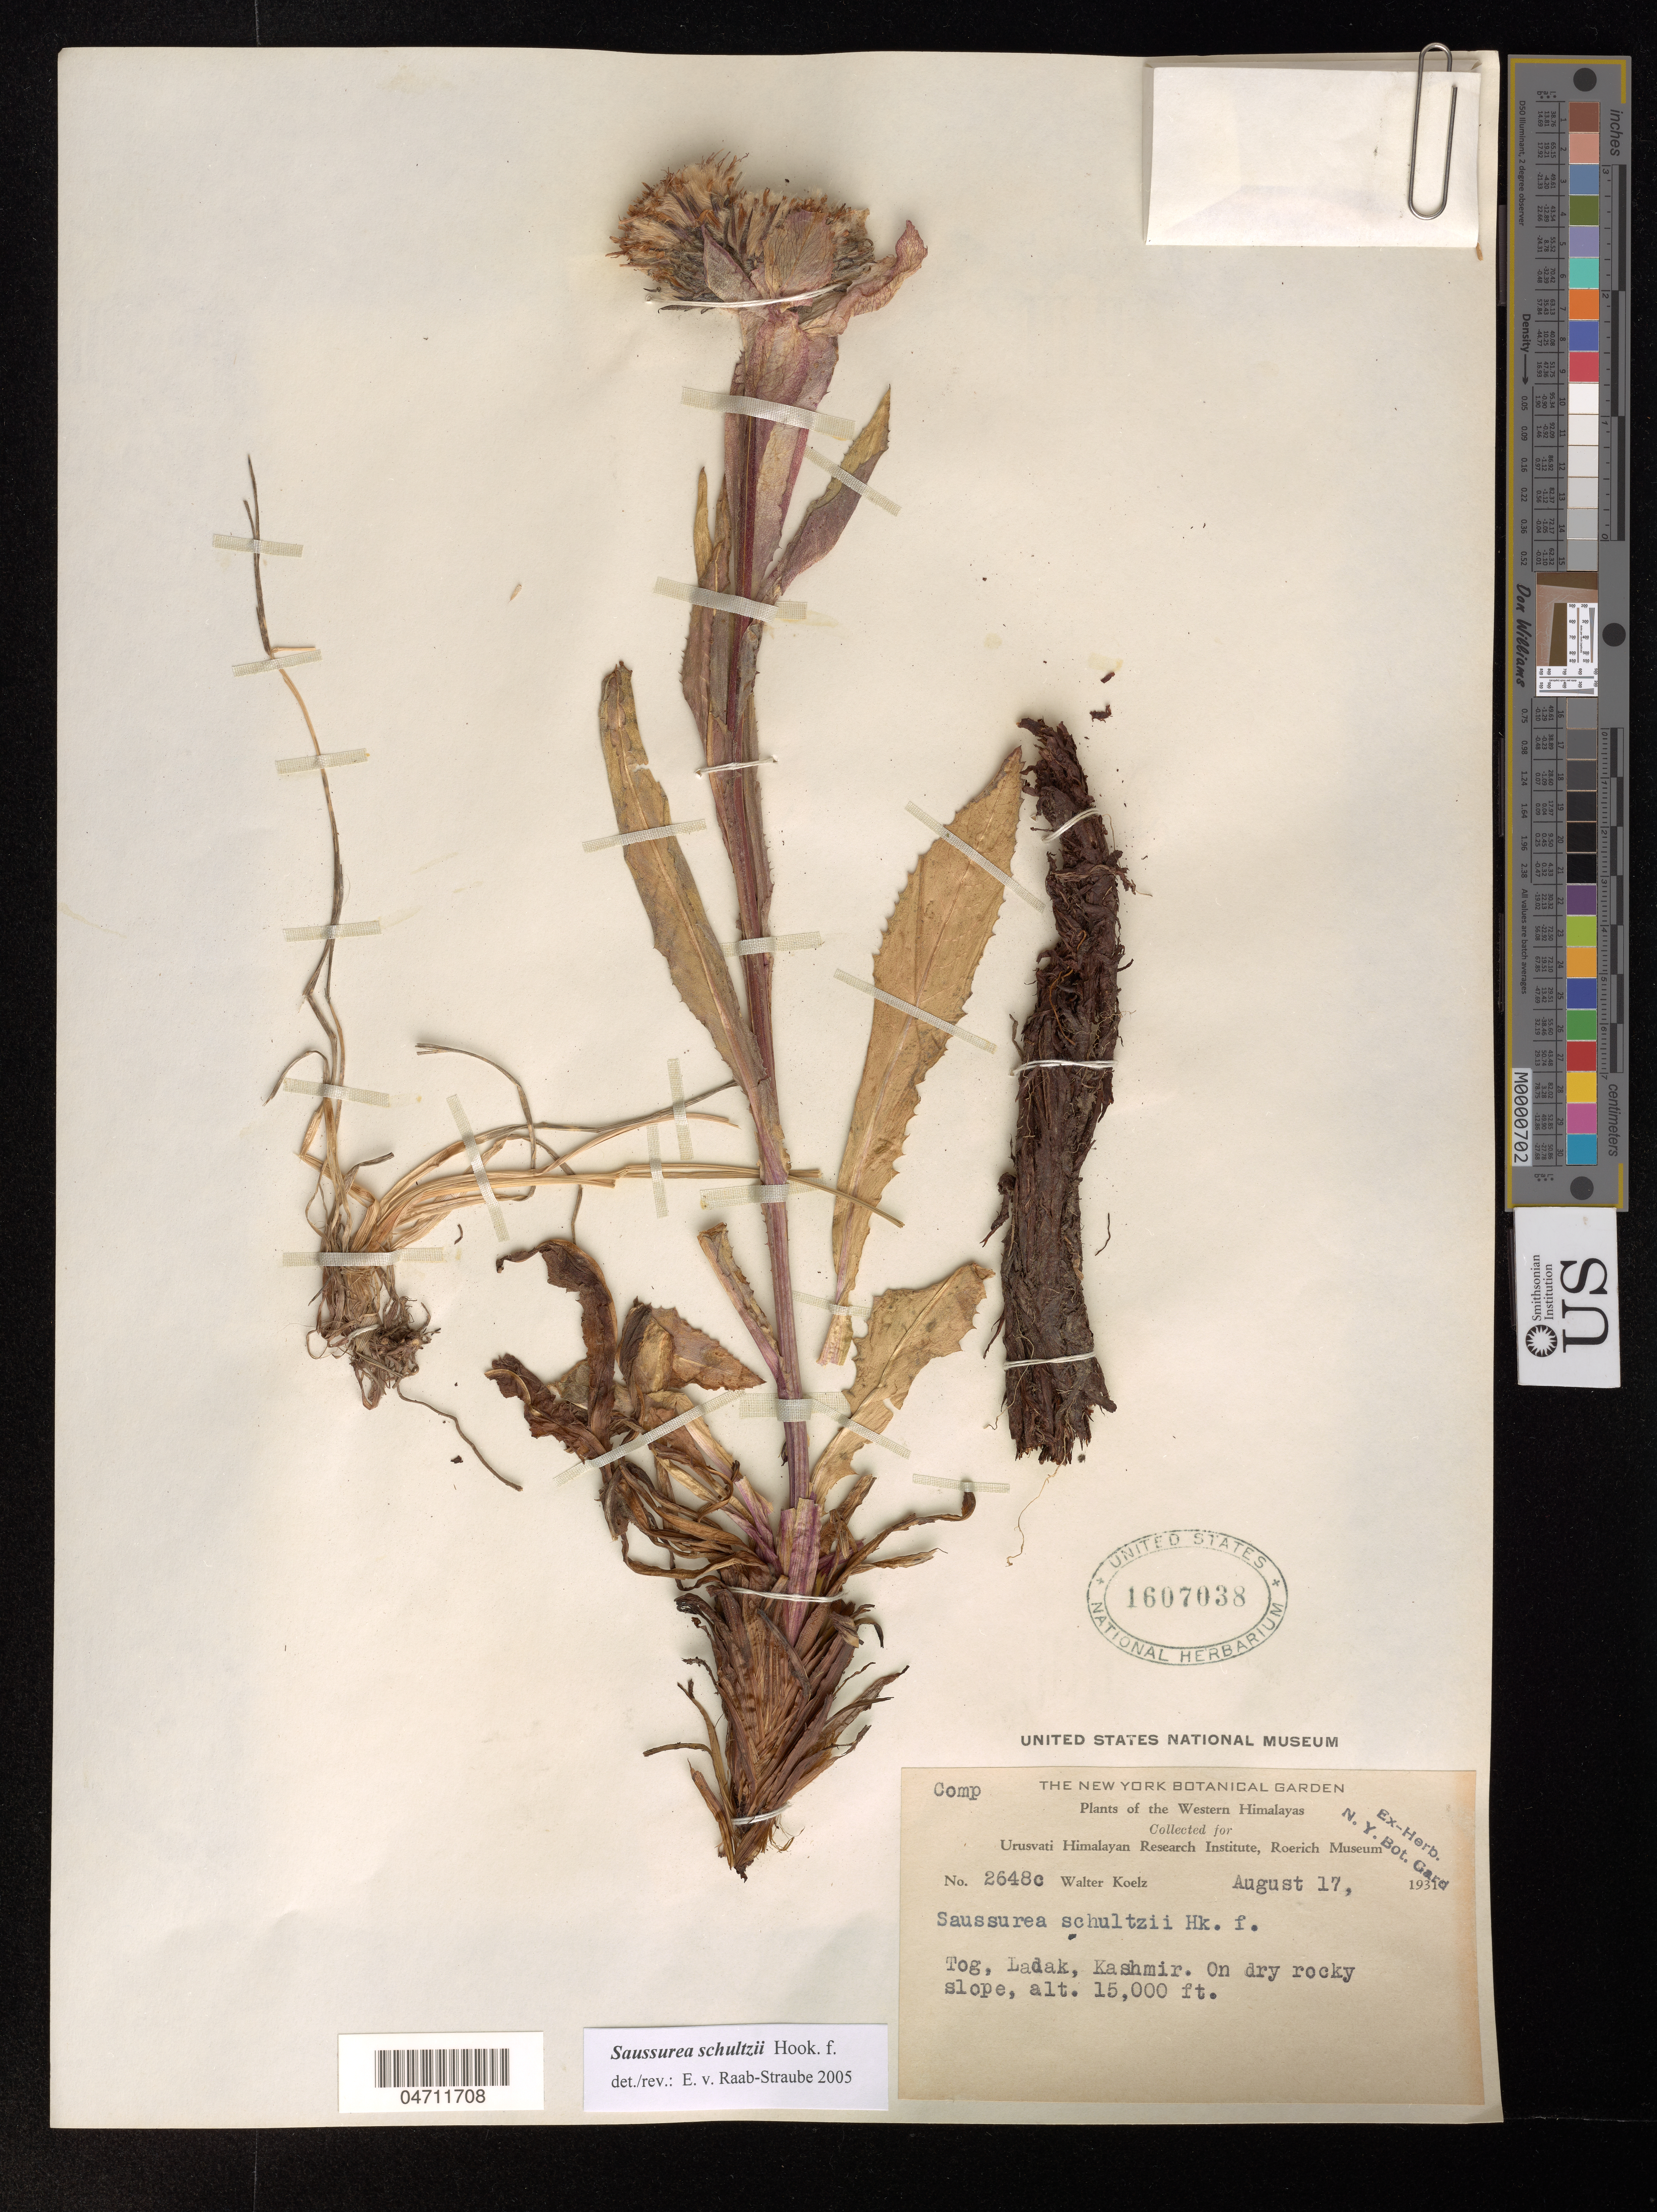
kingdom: Plantae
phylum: Tracheophyta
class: Magnoliopsida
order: Asterales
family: Asteraceae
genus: Saussurea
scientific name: Saussurea schultzii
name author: Hook. f.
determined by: Raab-Straube, Eckhard von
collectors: W. N. Koelz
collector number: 2648 c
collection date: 1931-08-17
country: India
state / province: Ladakh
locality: Western Himalayas. Tog, Ladak, Kashmir.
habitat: On dry rocky slope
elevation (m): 4572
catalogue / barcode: US 1607038